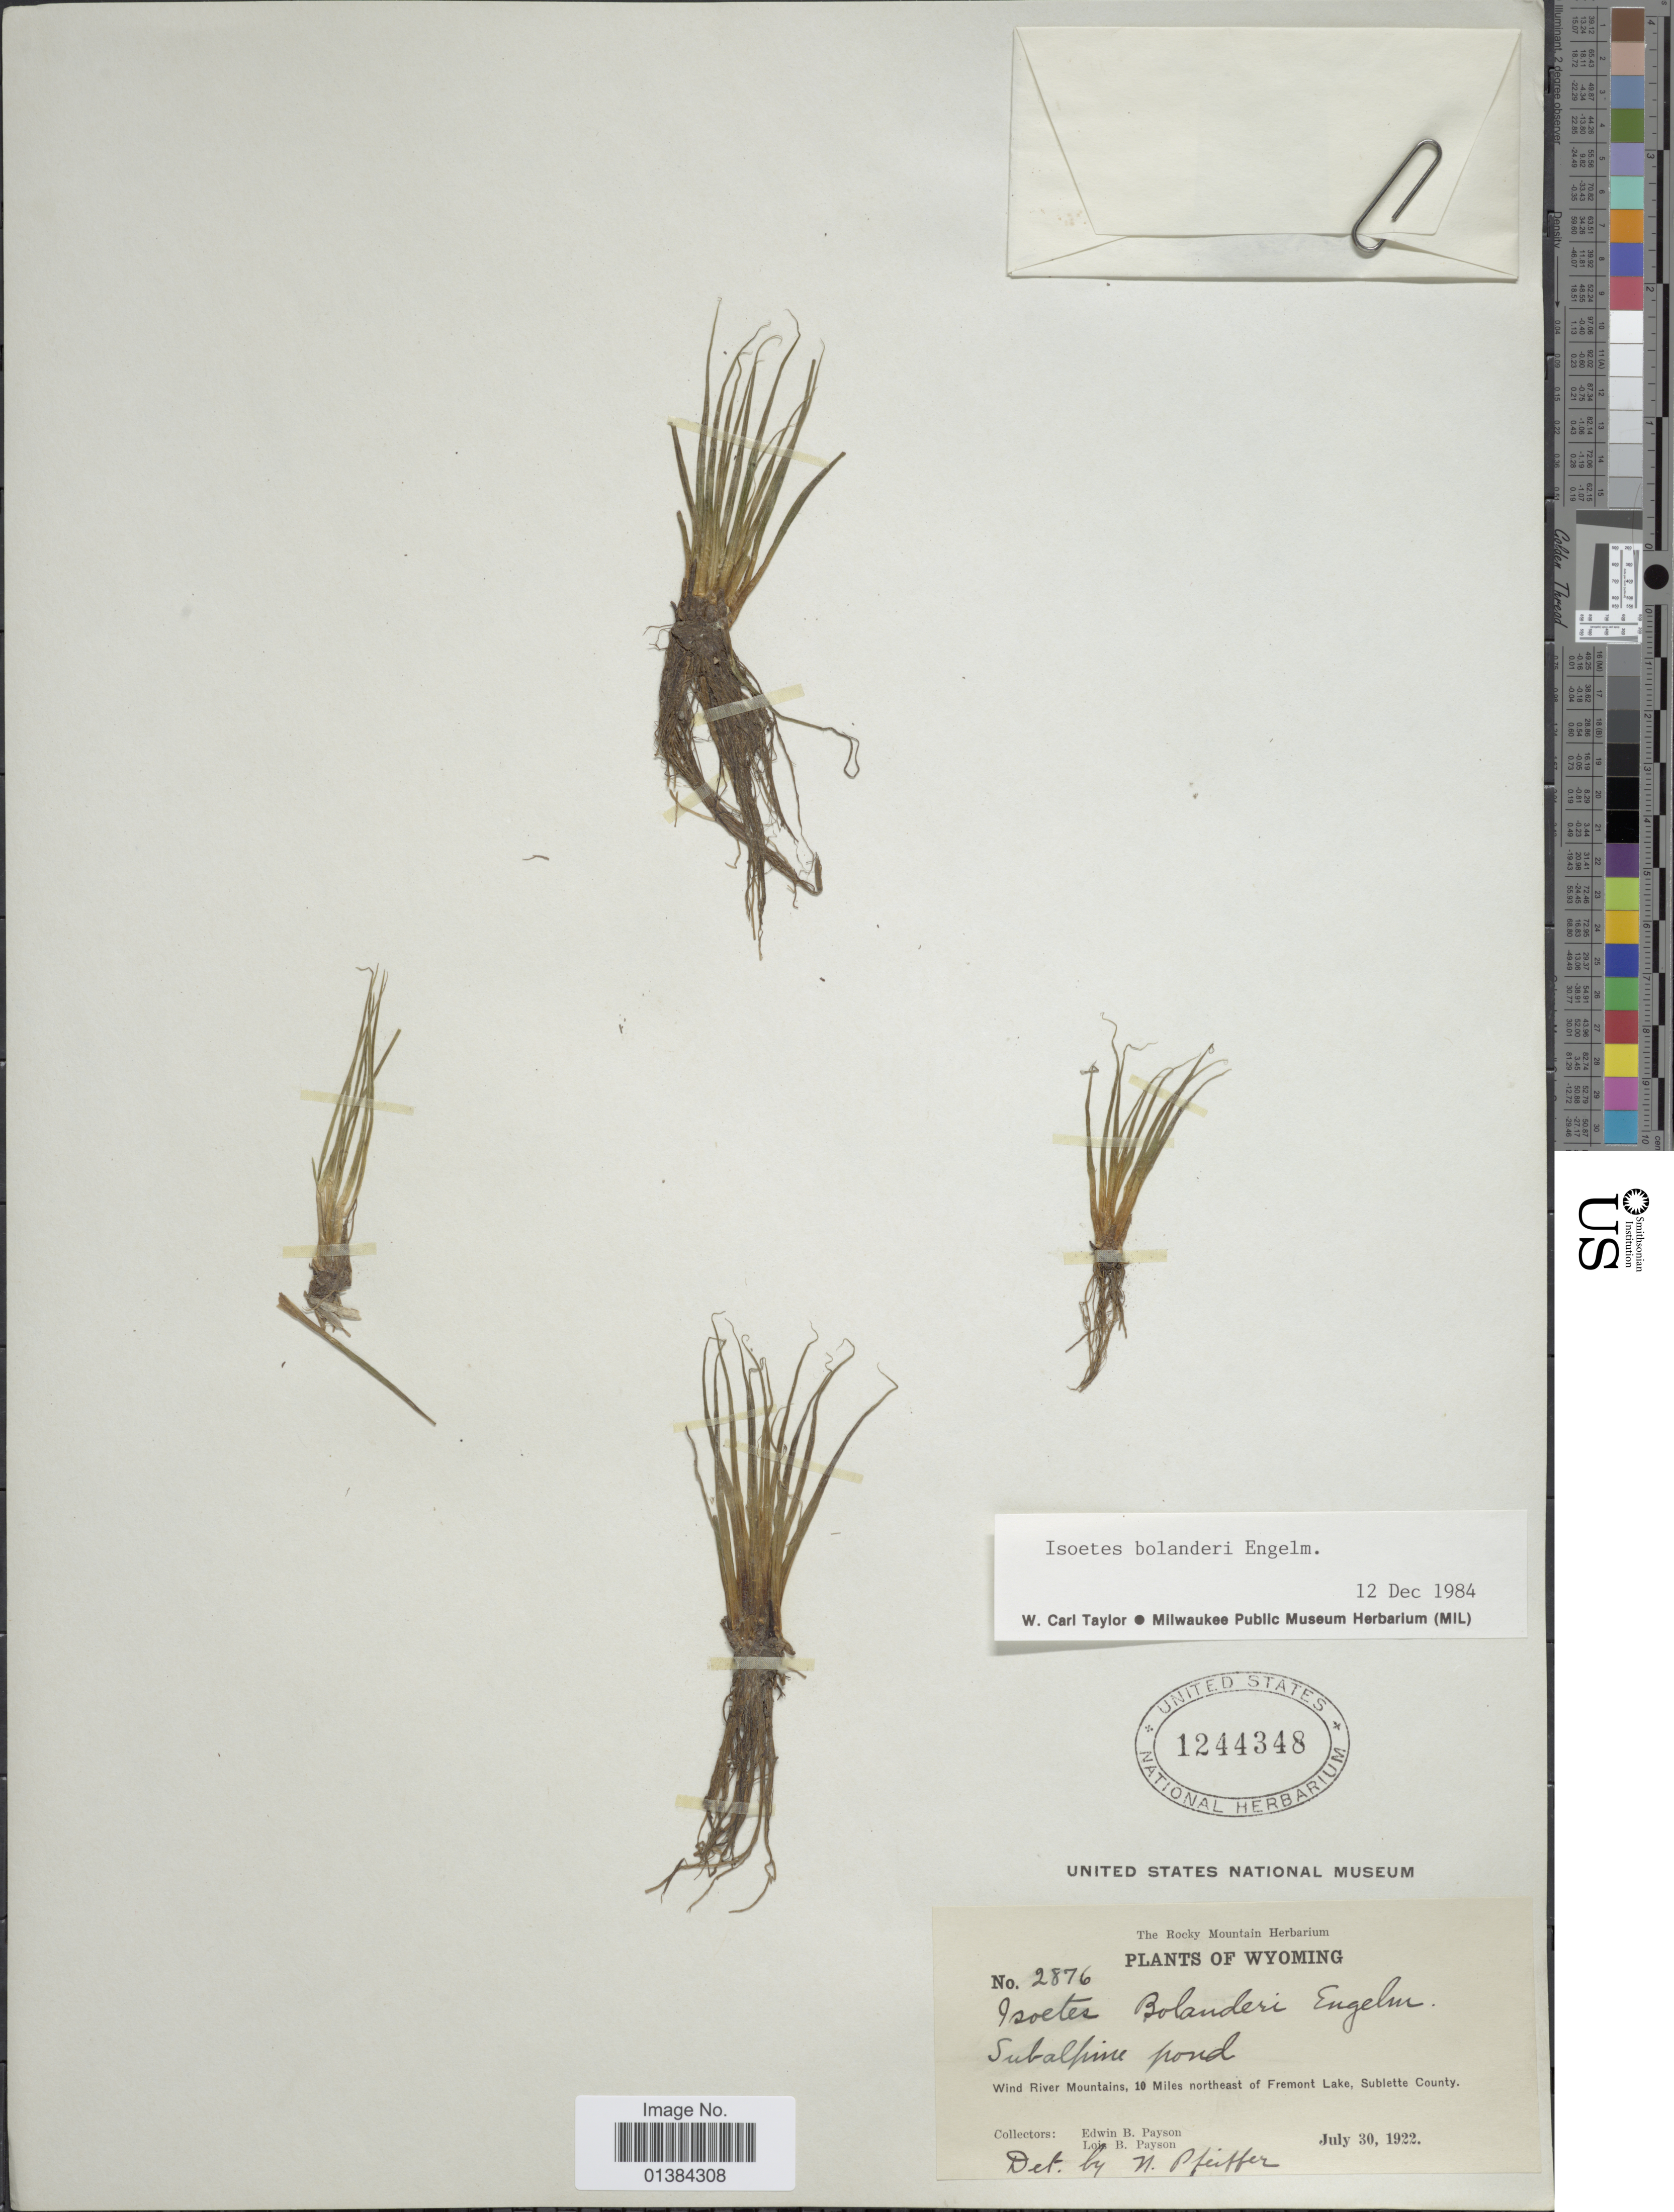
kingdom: Plantae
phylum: Tracheophyta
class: Lycopodiopsida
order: Isoetales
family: Isoetaceae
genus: Isoetes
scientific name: Isoetes bolanderi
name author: Engelm.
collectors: E. B. Payson & L. Payson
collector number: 2876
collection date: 1922-07-30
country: United States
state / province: Wyoming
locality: Wind River Mountains, 10 Miles northeast of Fremont Lake, Sublette County.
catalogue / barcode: US 1244348